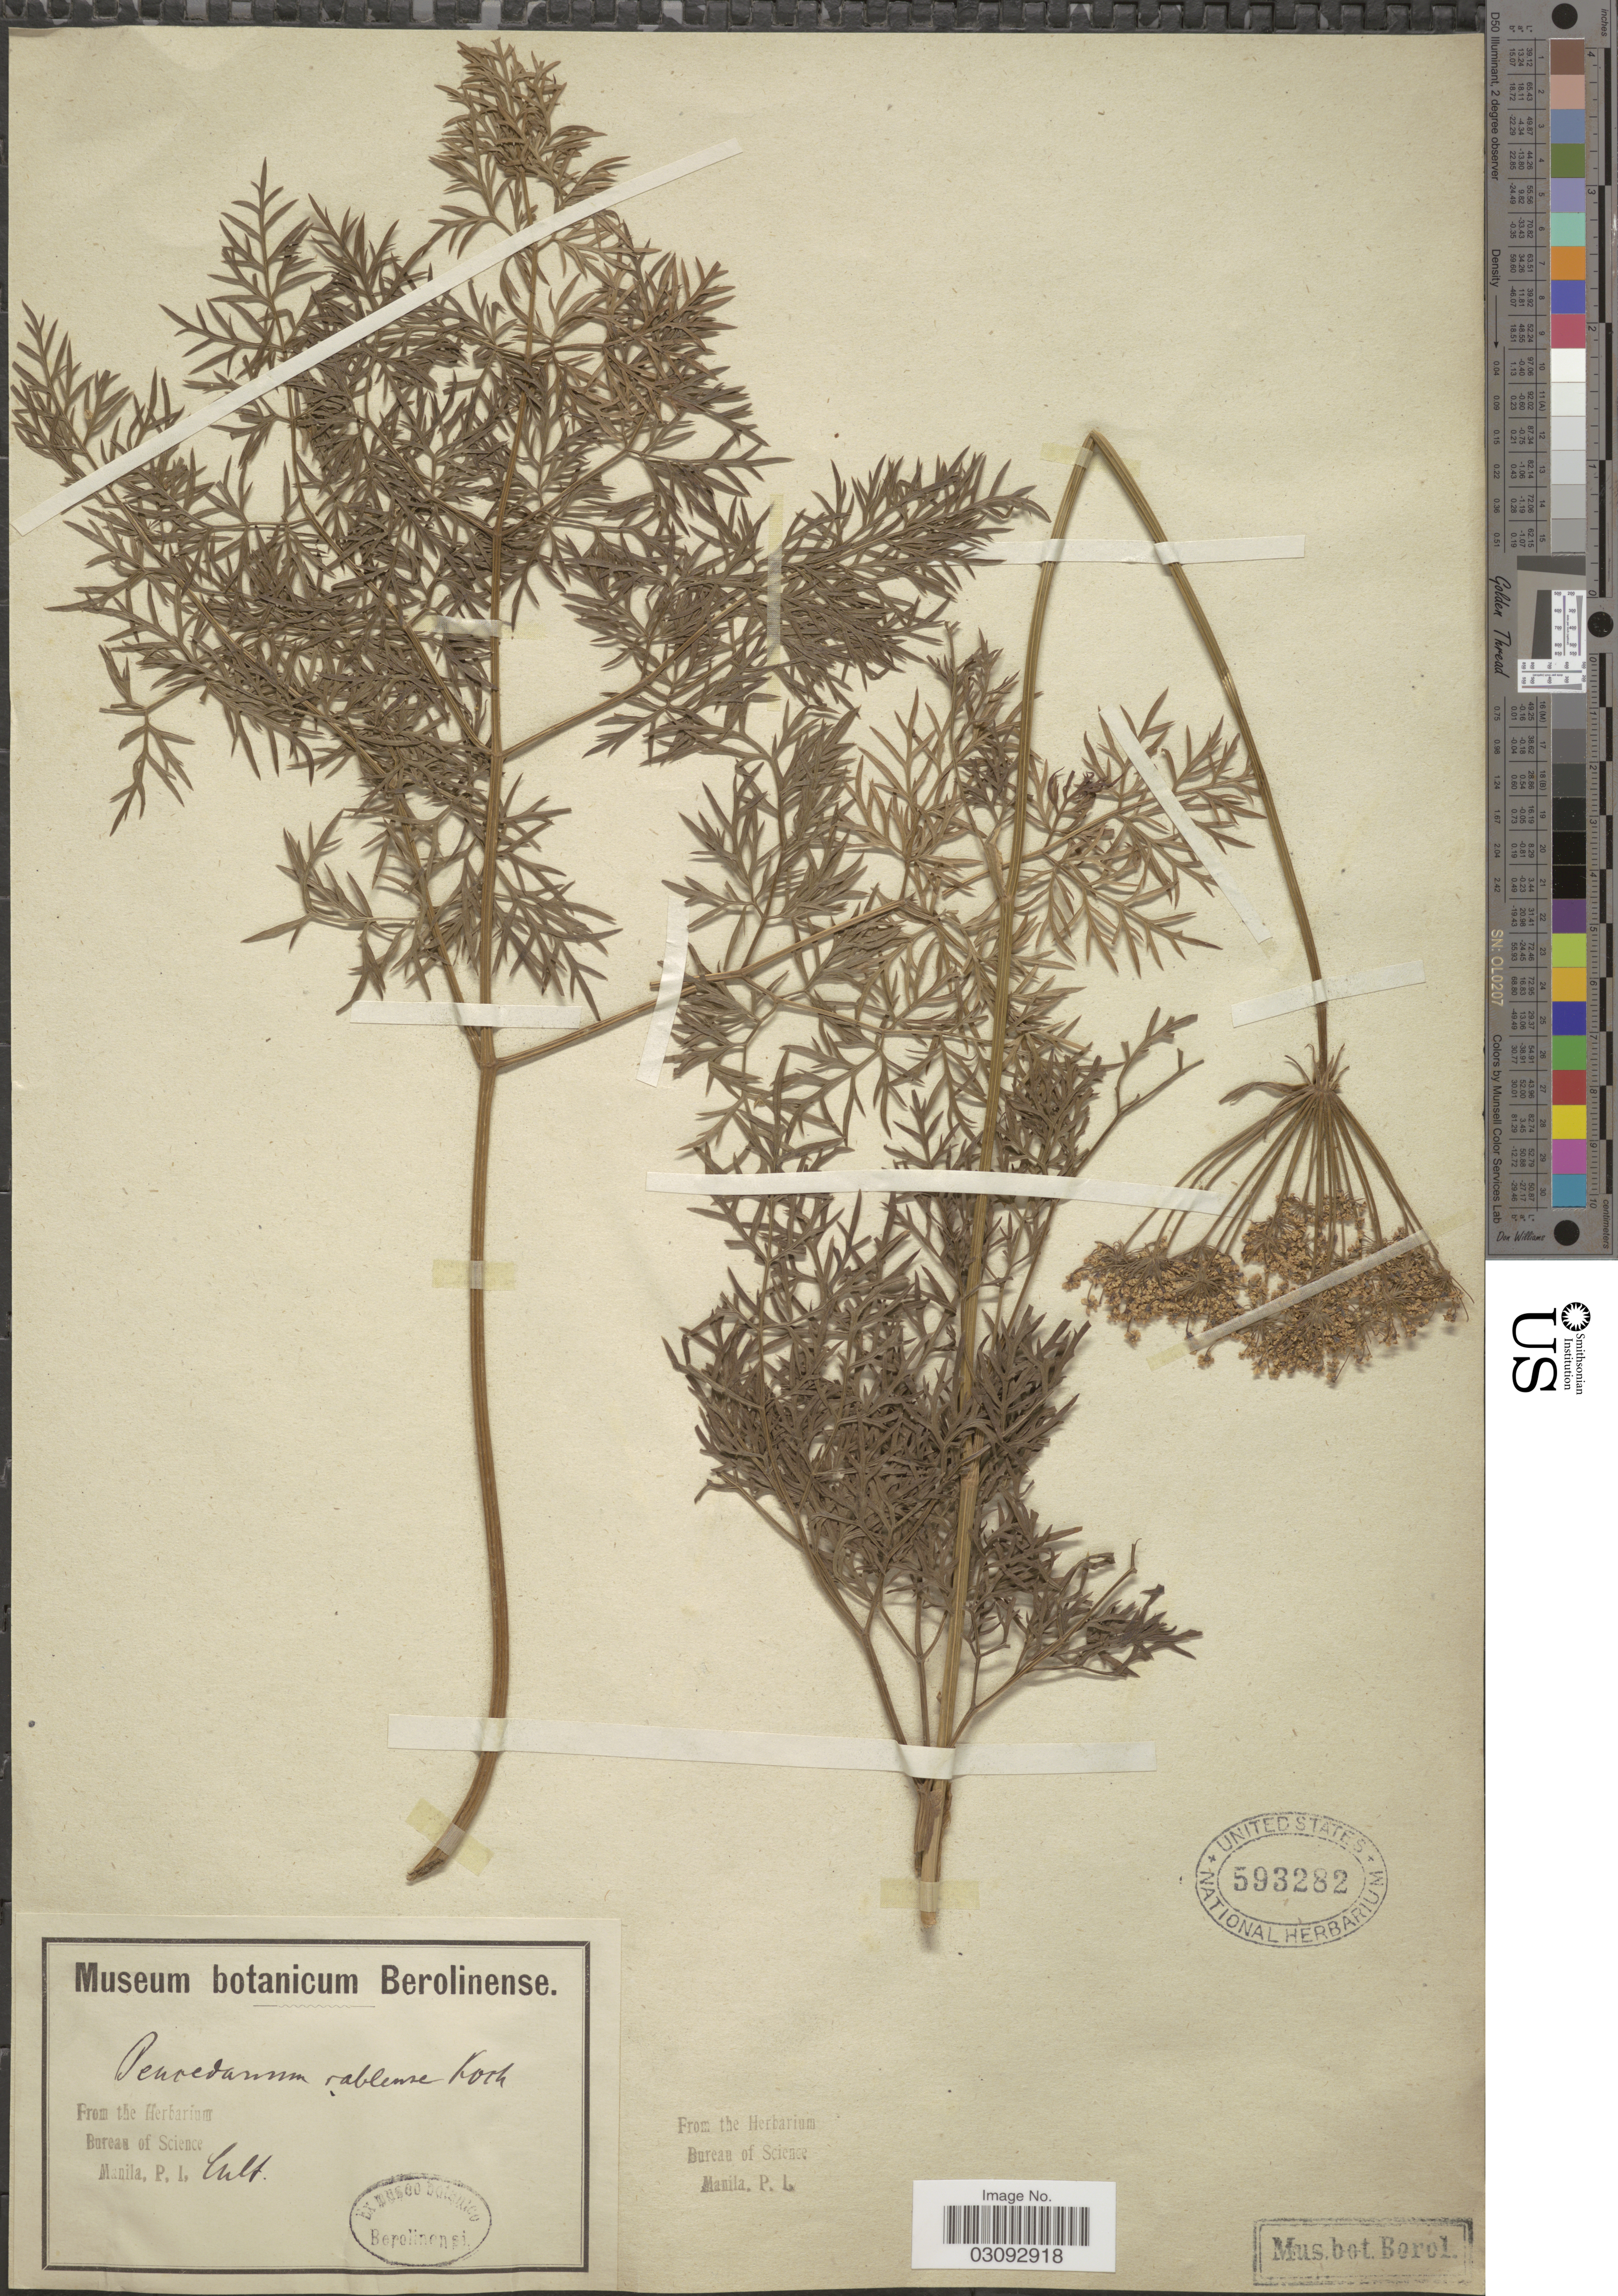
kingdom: Plantae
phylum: Tracheophyta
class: Magnoliopsida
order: Apiales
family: Apiaceae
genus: Peucedanum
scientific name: Peucedanum rablense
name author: W.D.J. Koch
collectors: ex herb. Bureau of Science Manila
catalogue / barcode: US 593282